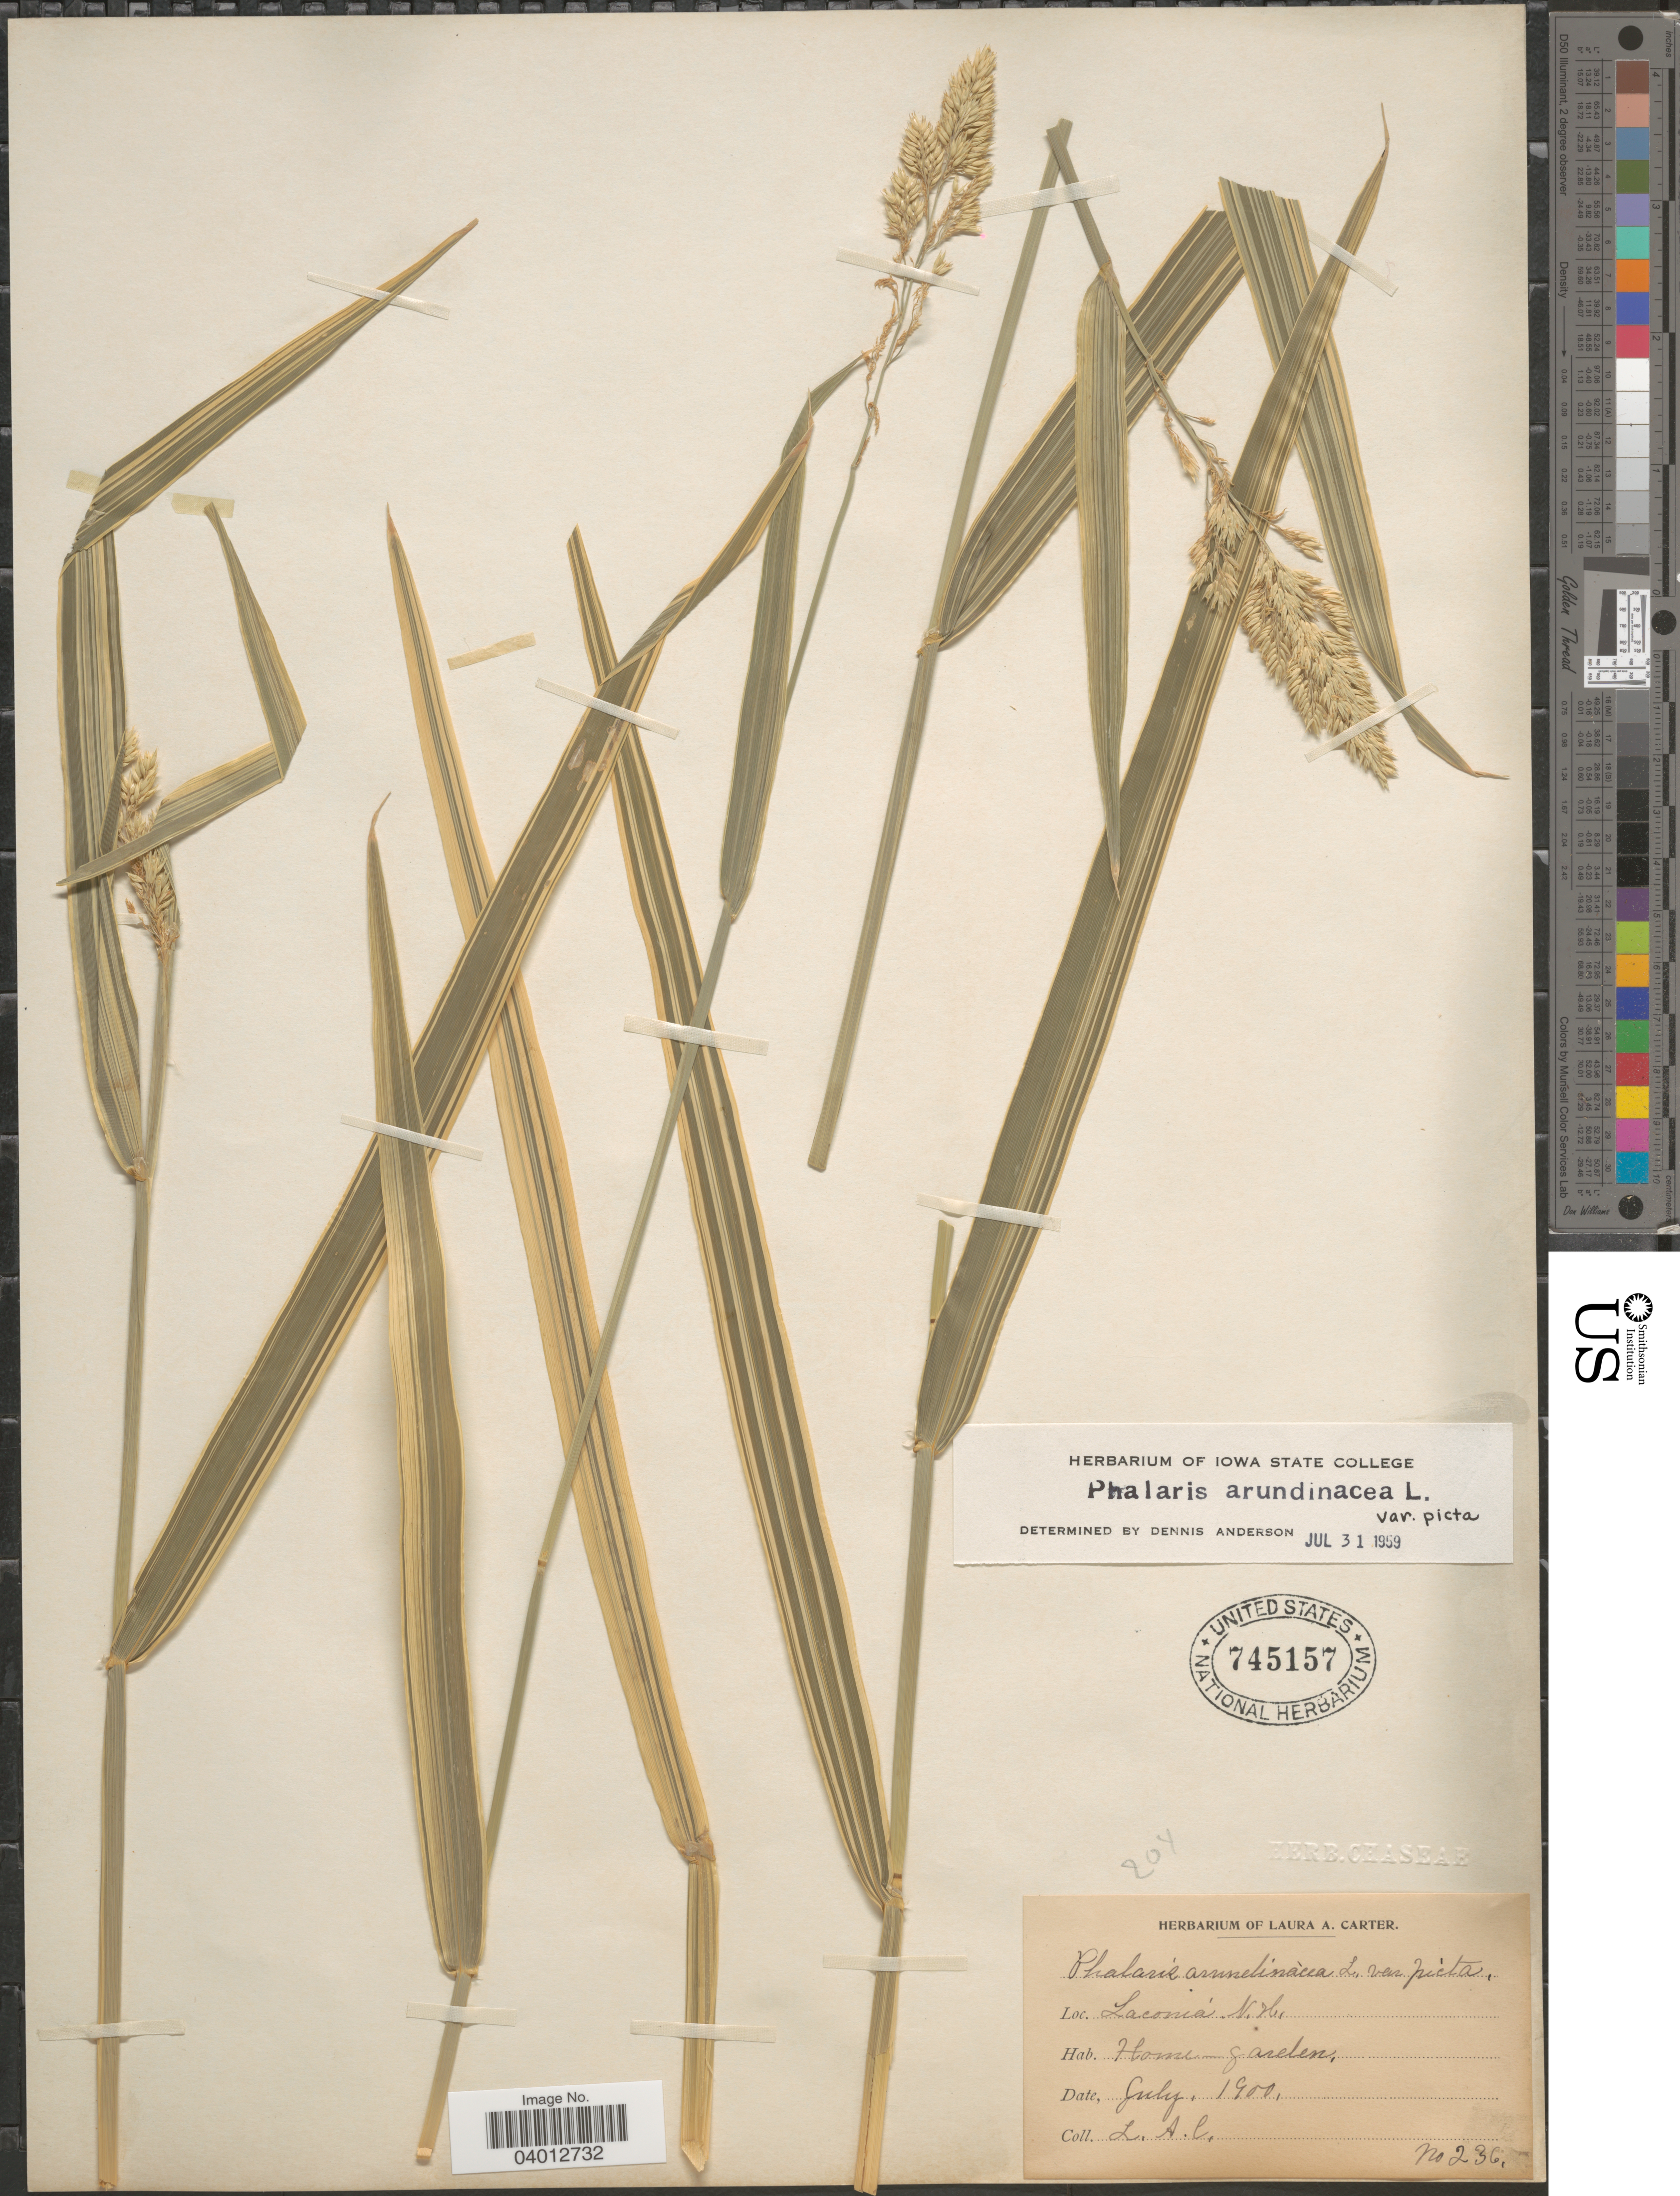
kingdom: Plantae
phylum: Tracheophyta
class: Liliopsida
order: Poales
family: Poaceae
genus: Phalaris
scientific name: Phalaris arundinacea var. picta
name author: Lam.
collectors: L. Carter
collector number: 236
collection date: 1900-07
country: United States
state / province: New Hampshire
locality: Laconia. Home-garden.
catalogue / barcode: US 745157